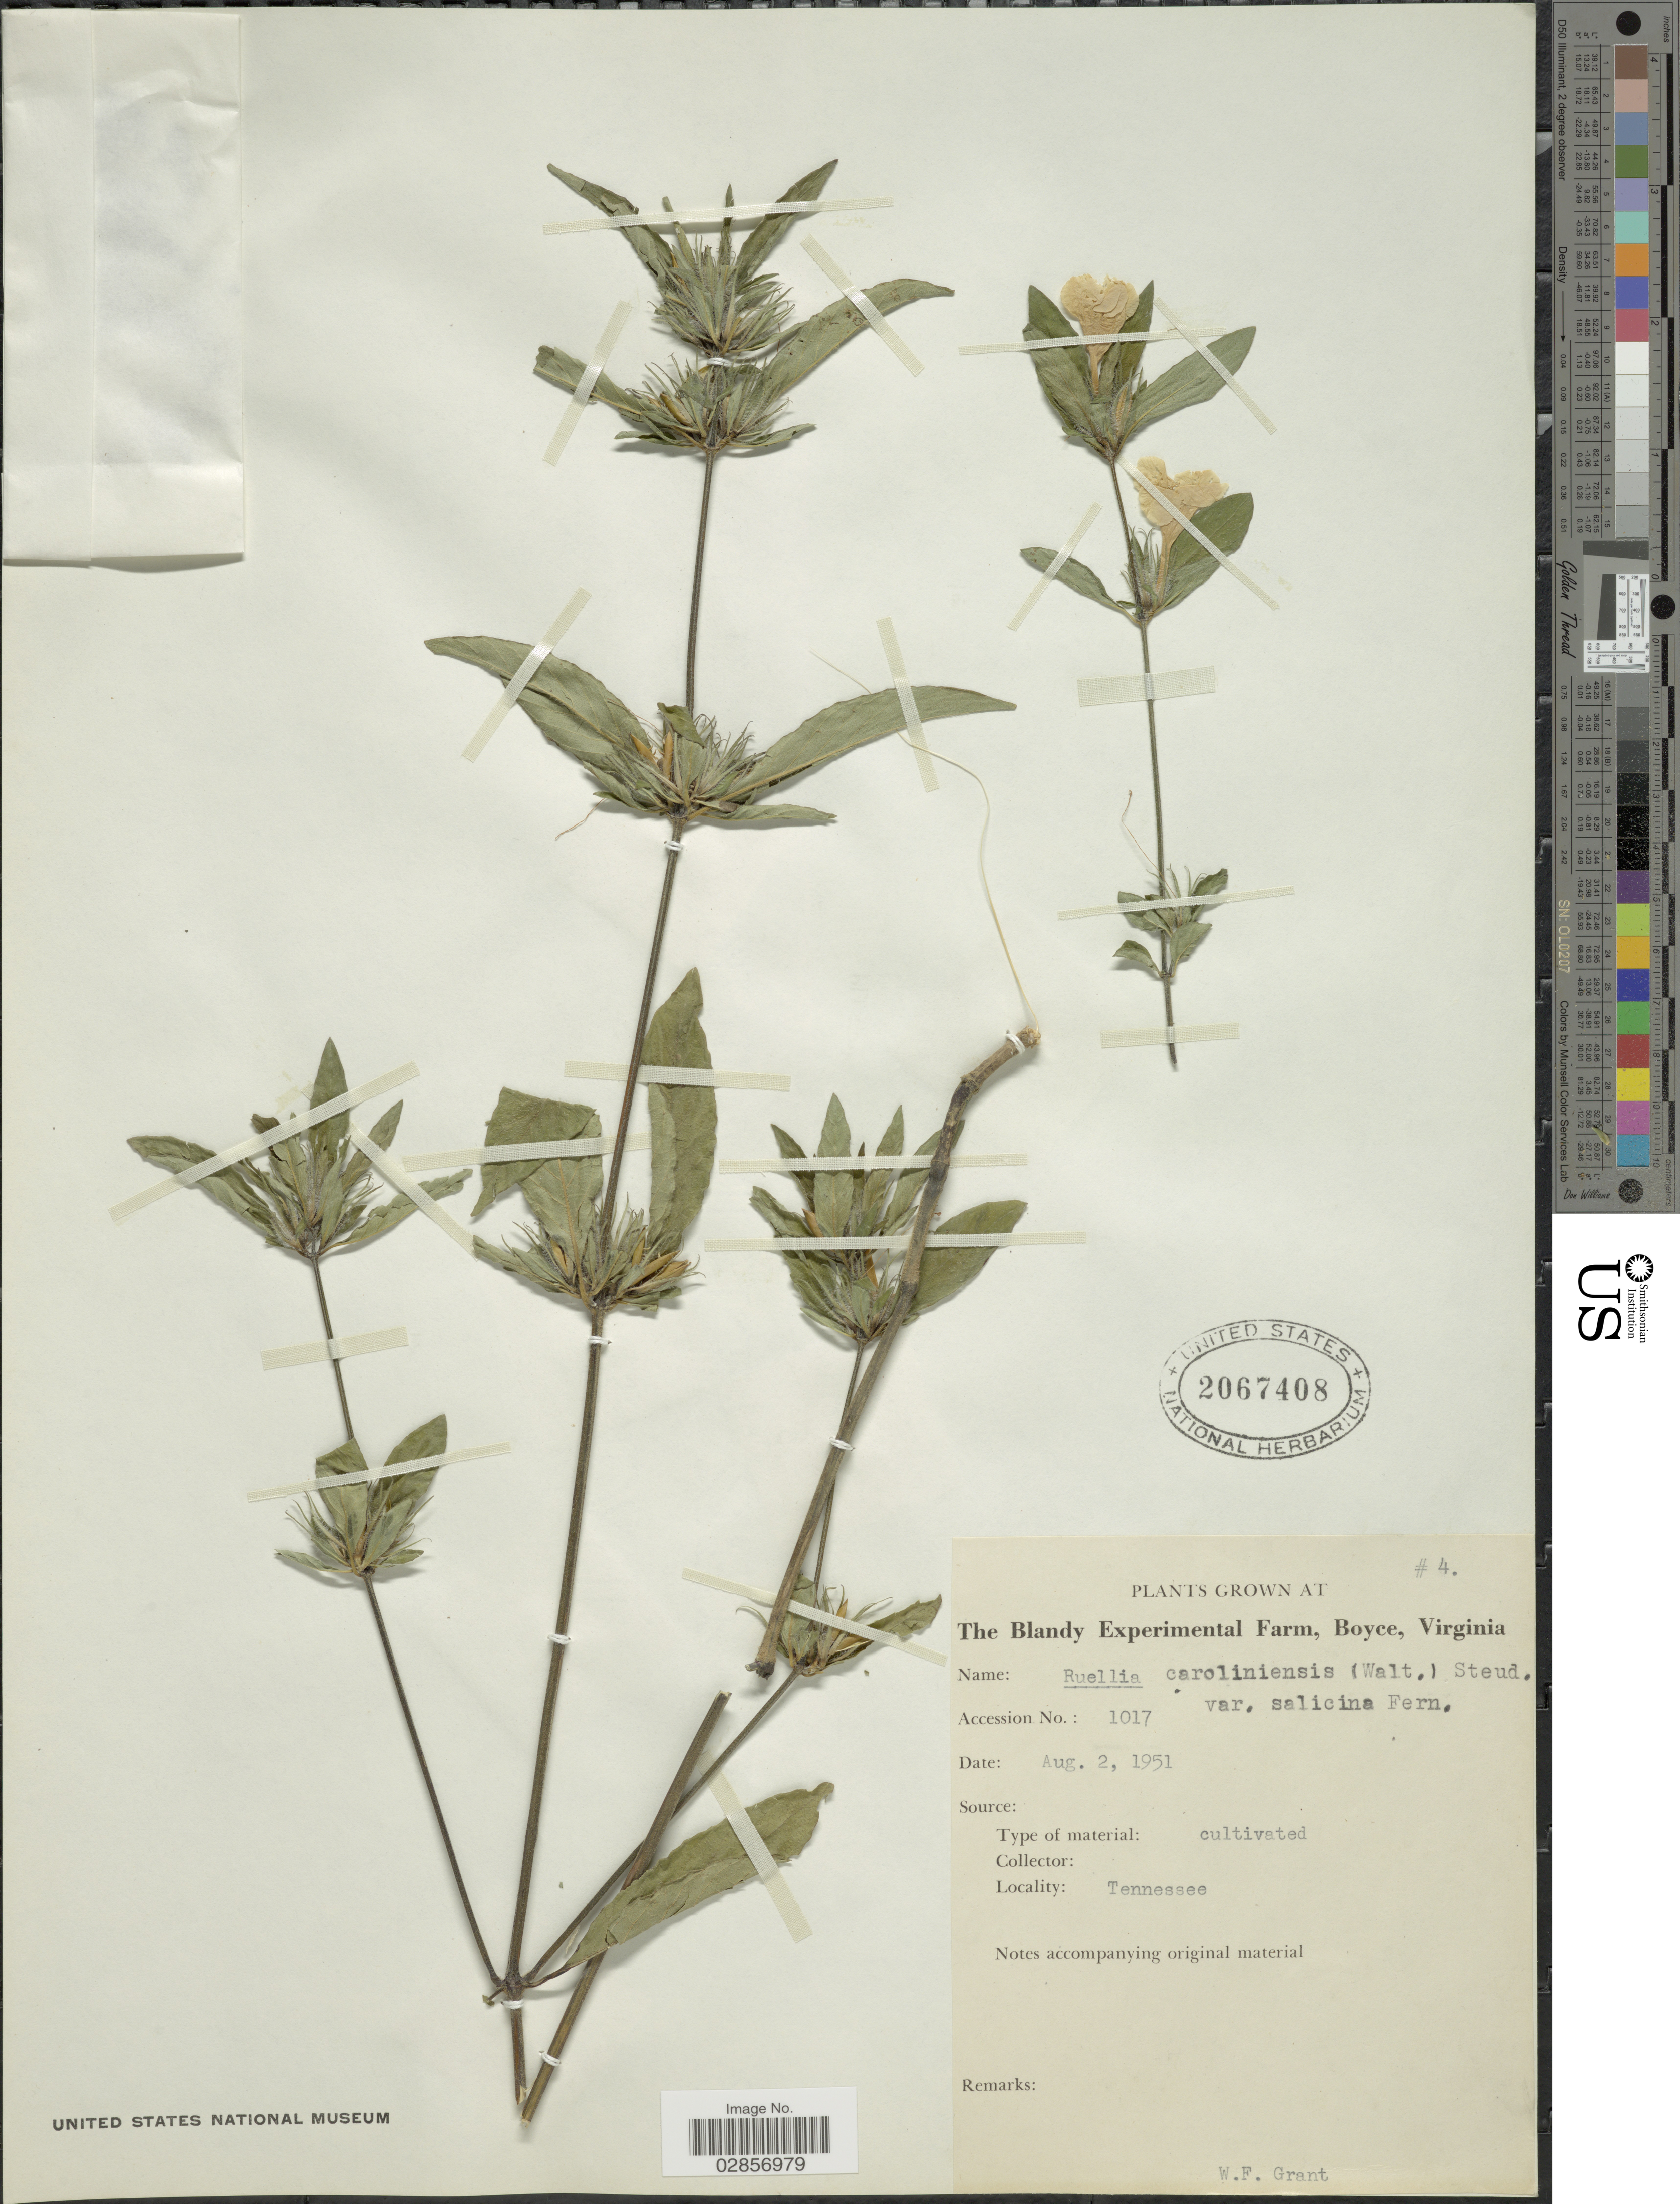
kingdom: Plantae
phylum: Tracheophyta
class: Magnoliopsida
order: Lamiales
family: Acanthaceae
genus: Ruellia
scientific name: Ruellia caroliniensis var. salicina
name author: Fernald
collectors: W. Grant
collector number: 4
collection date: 1951-08-02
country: United States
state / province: Virginia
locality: The Blandy Experimental Farm, Boyce.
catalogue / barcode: US 2067408